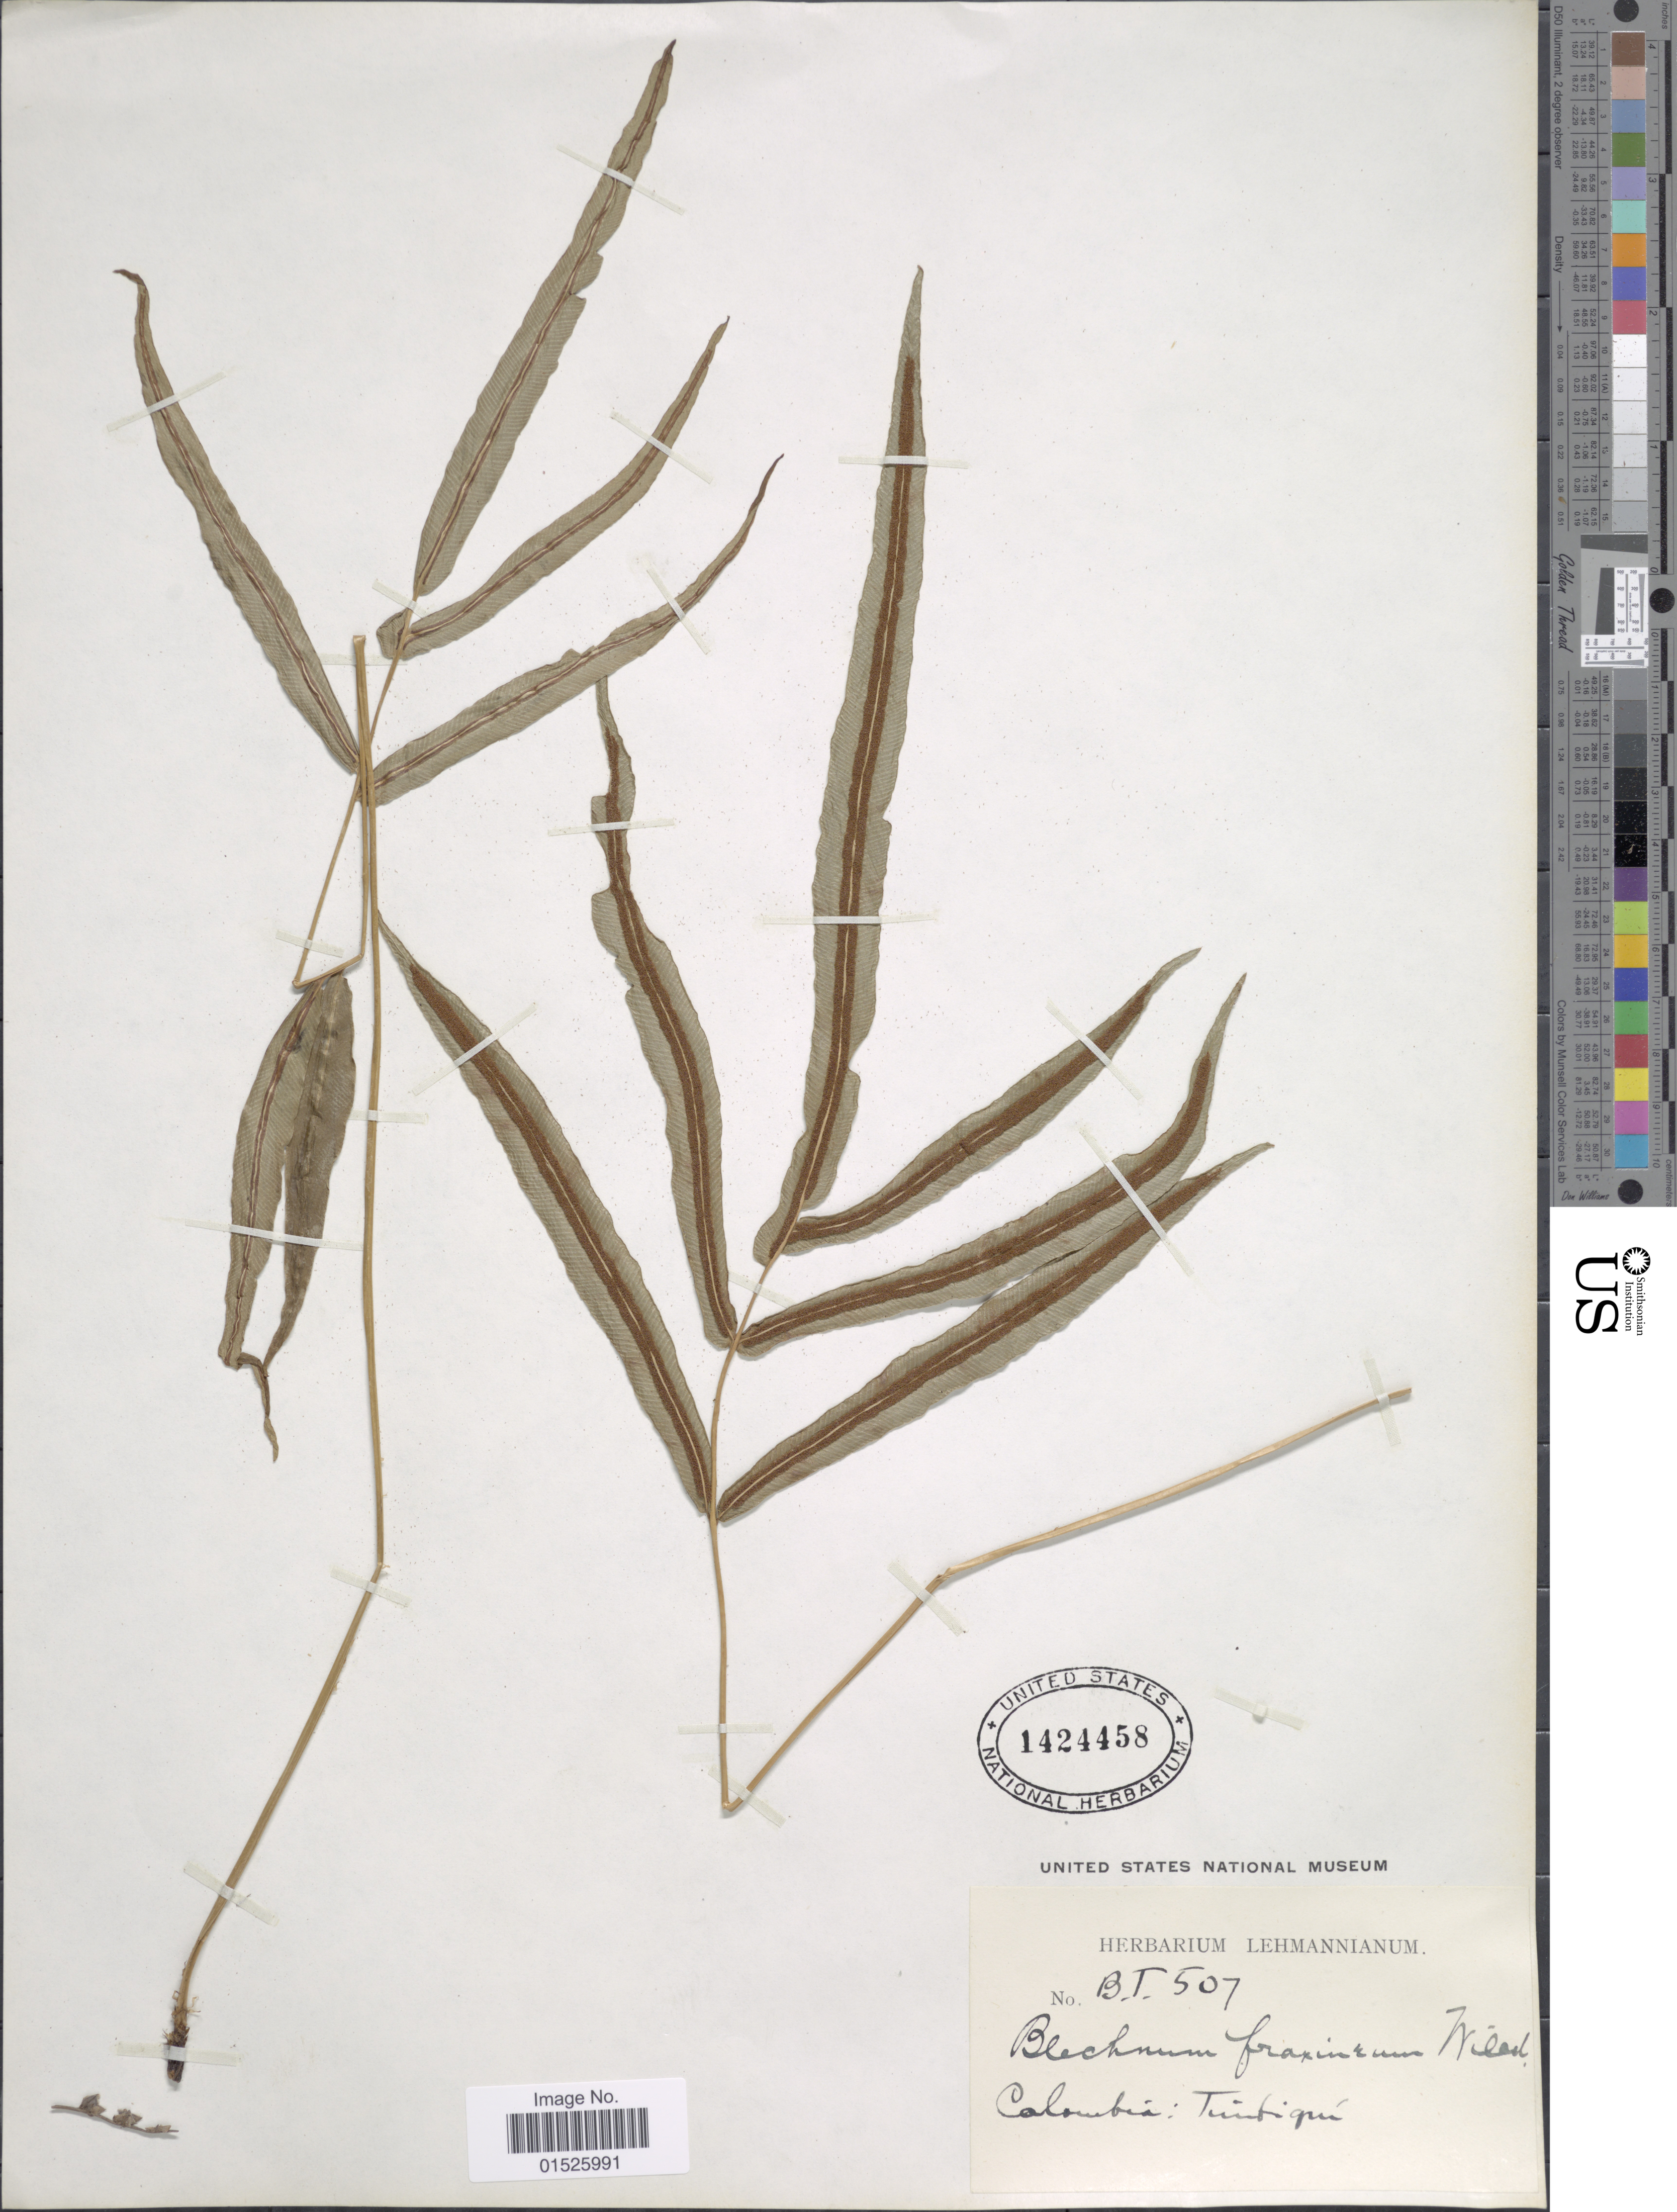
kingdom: Plantae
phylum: Tracheophyta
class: Polypodiopsida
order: Polypodiales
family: Blechnaceae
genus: Blechnum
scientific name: Blechnum x fraxineum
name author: Willd.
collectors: ex herb. Lehmannianum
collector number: BT507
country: Colombia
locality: Colombia: Timbiqui.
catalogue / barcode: US 1424458